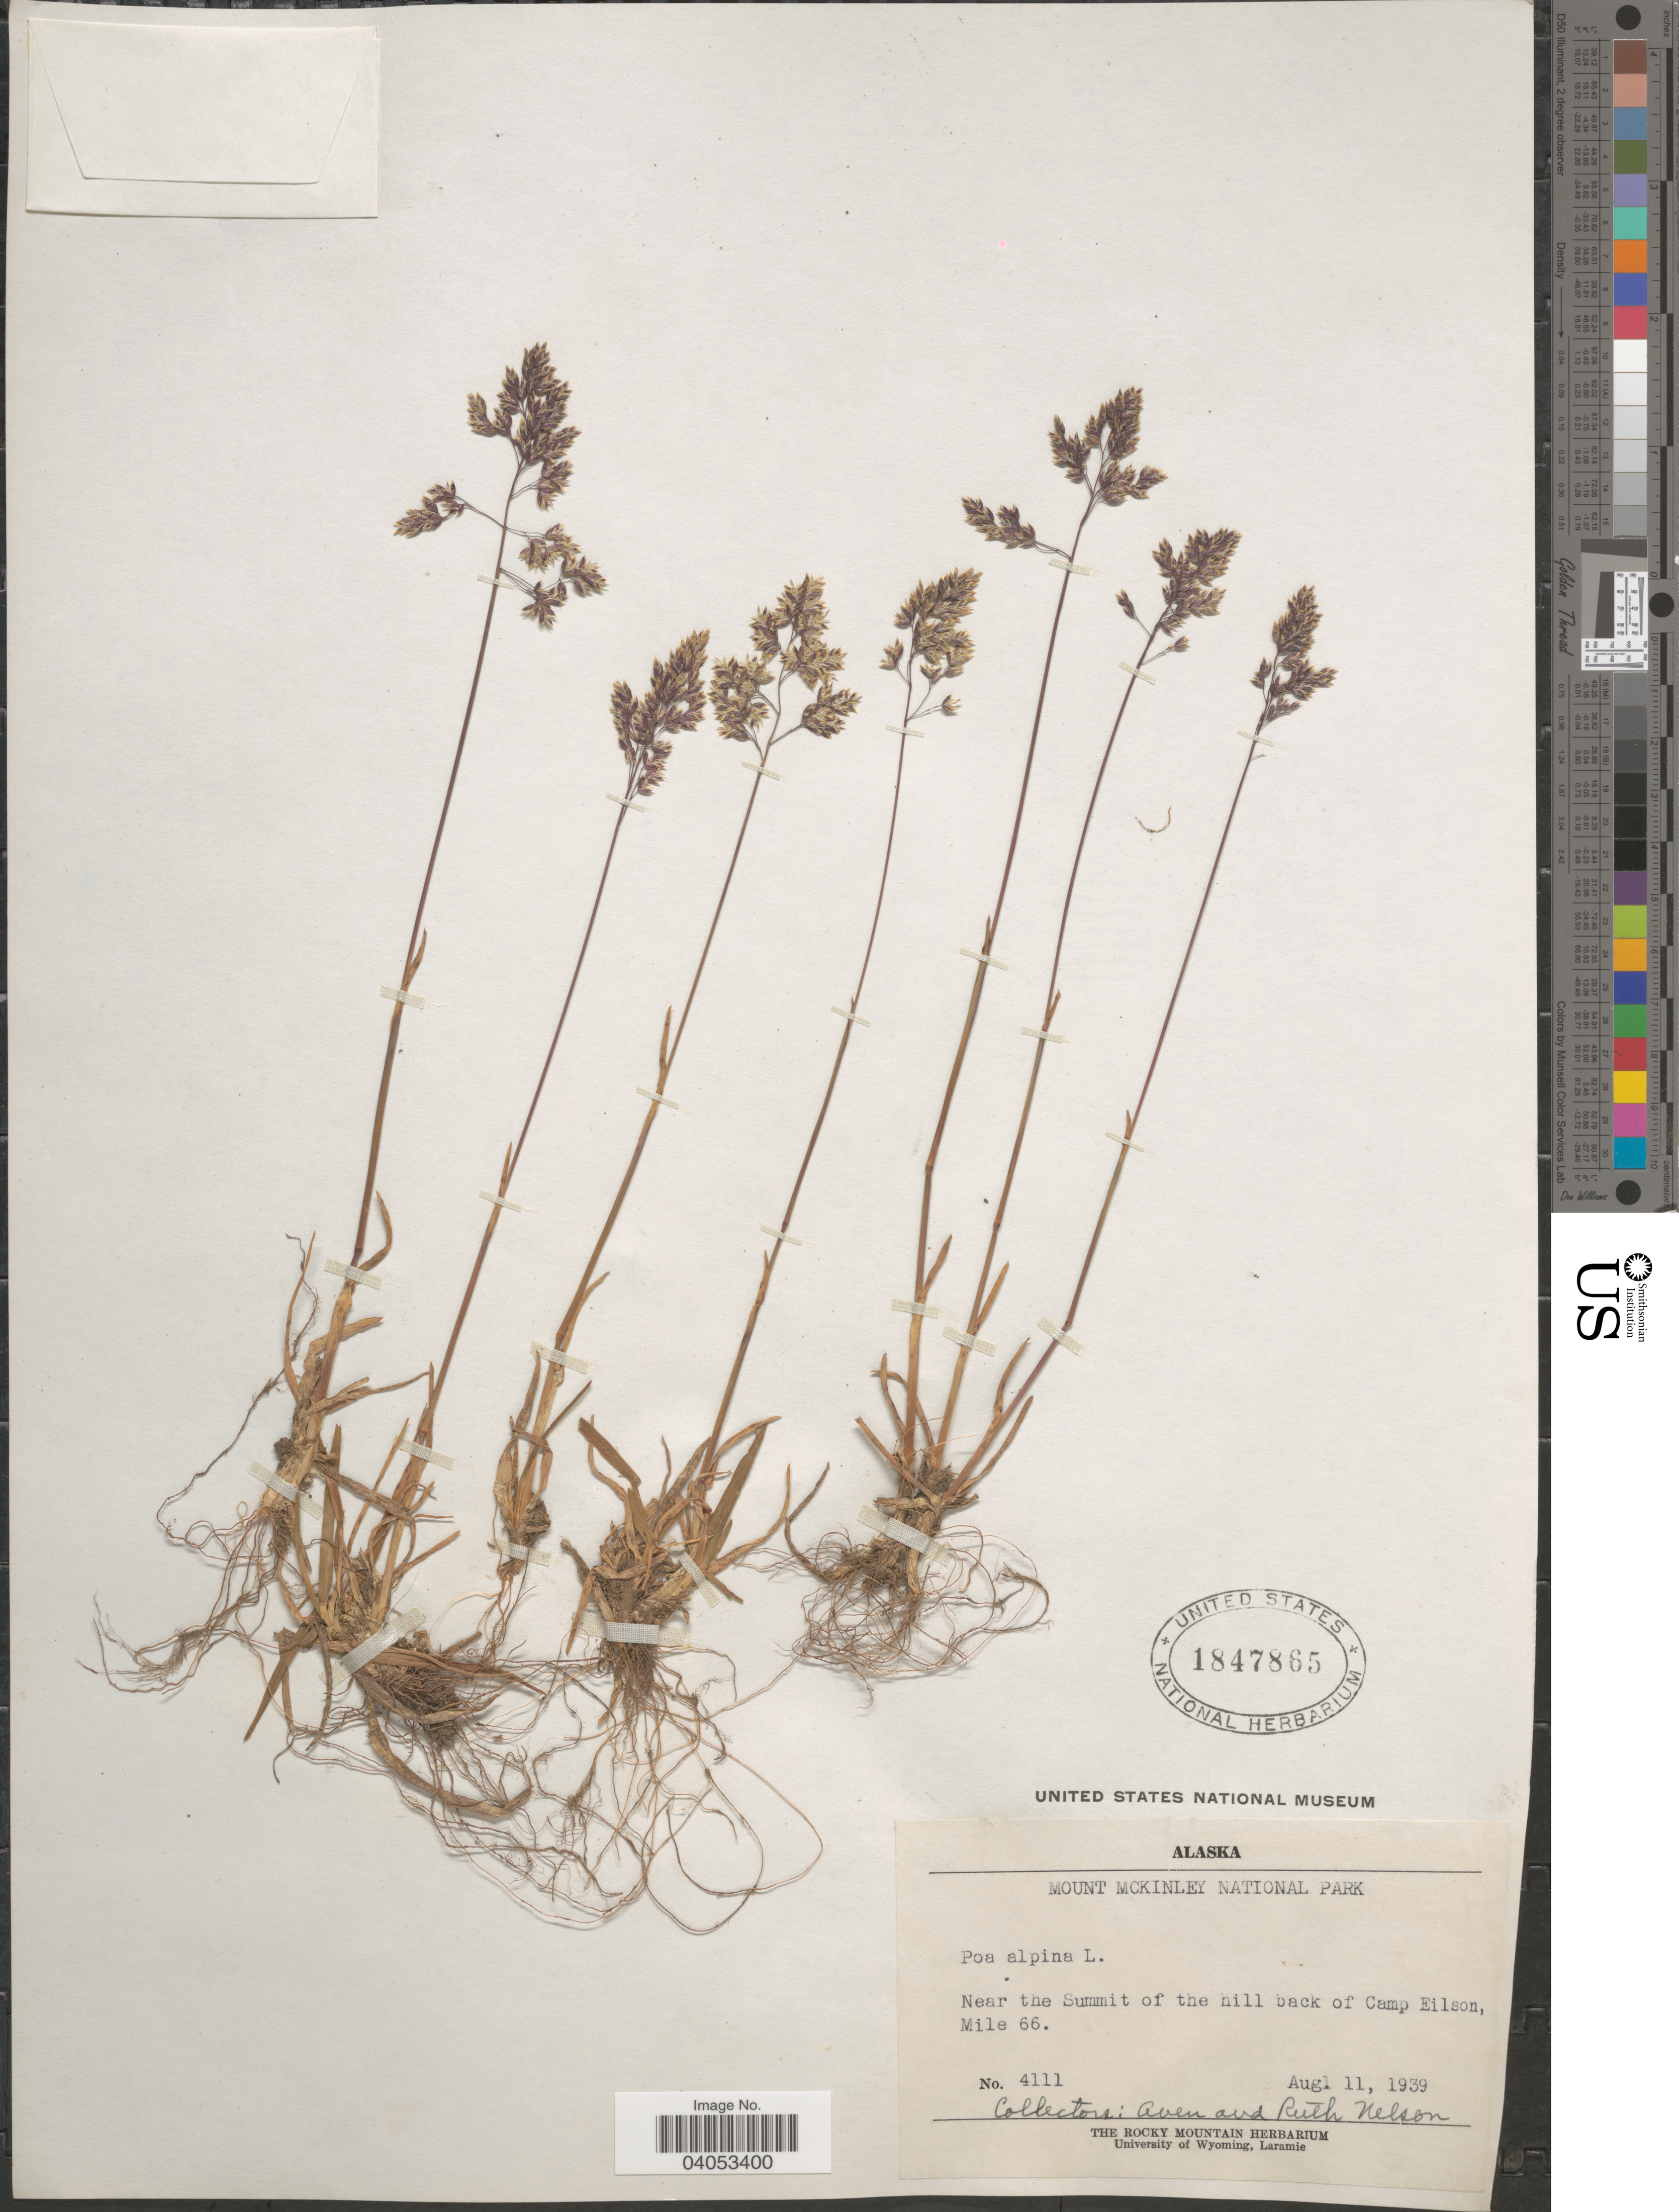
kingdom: Plantae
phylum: Tracheophyta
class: Liliopsida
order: Poales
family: Poaceae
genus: Poa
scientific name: Poa alpina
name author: L.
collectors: A. Nelson & R. A. Nelson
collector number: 4111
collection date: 1939-08-11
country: United States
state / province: Alaska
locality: Mount McKinley National Park. Near the Summit of the hill back of Camp Eilson, Mile 66.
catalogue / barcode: US 1847865